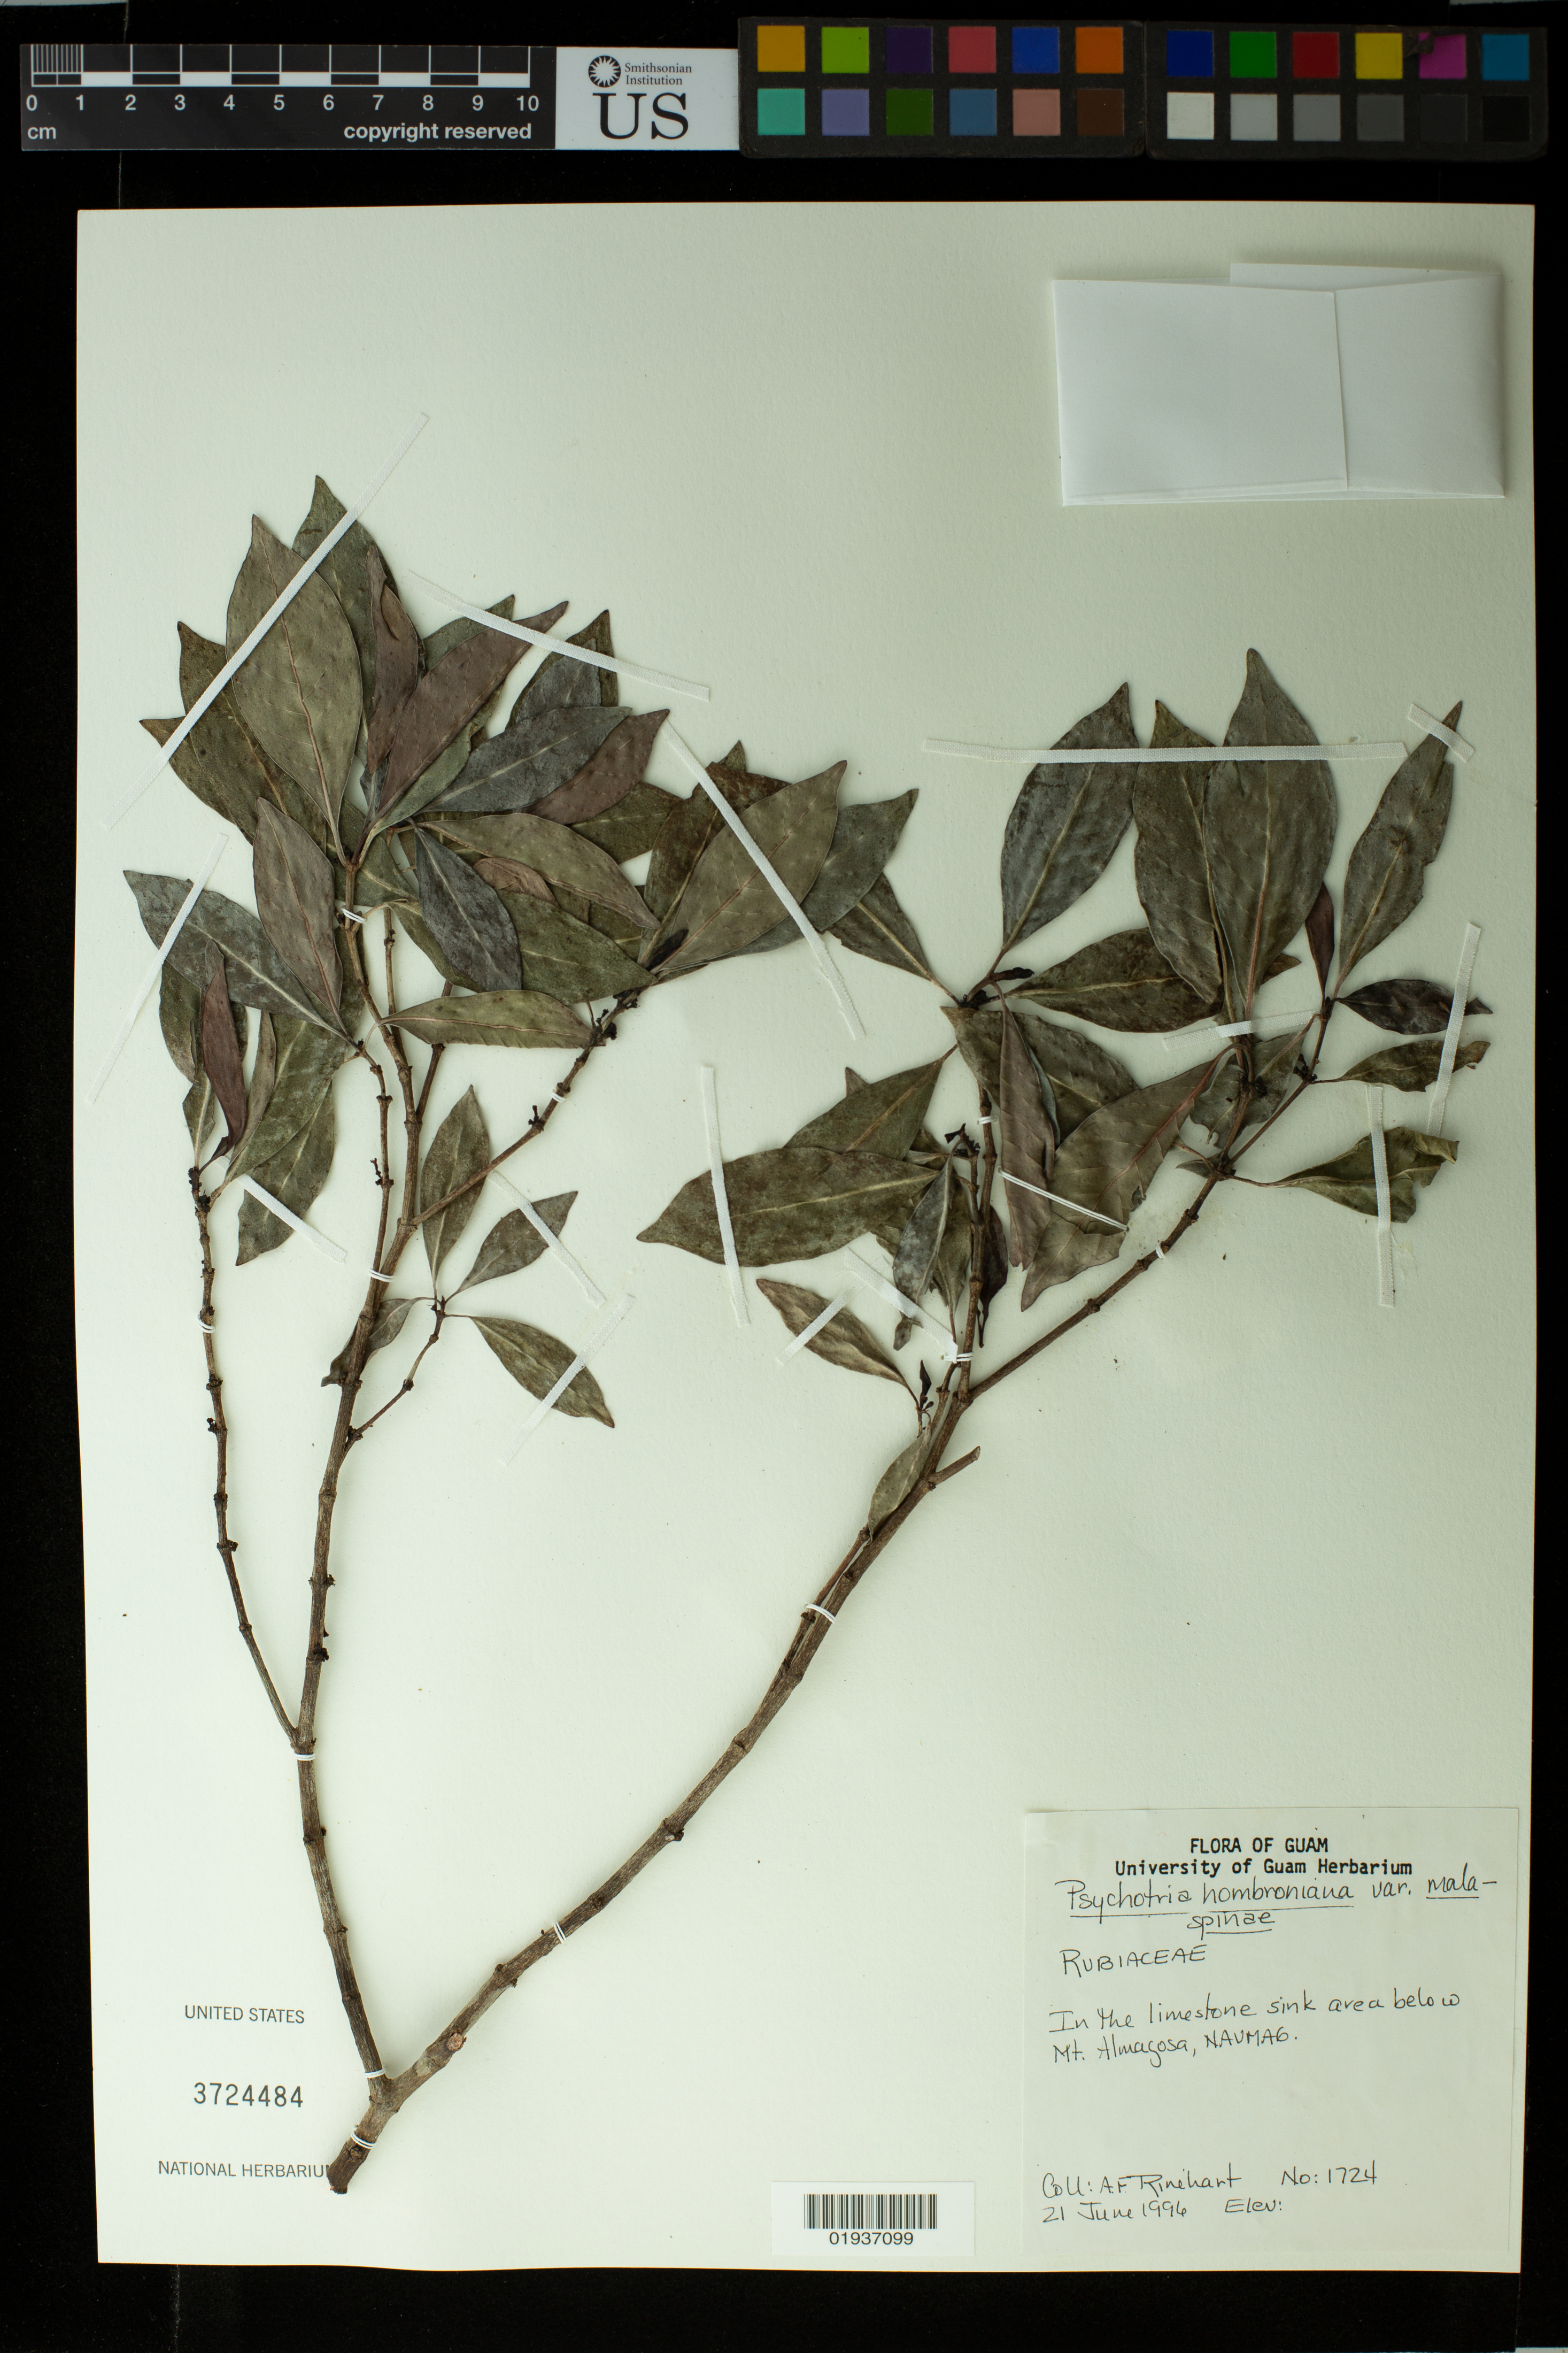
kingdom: Plantae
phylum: Tracheophyta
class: Magnoliopsida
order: Gentianales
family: Rubiaceae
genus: Psychotria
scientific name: Psychotria hombroniana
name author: (Baill.) Fosberg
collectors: A. Rinehart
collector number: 1724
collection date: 1996-06-21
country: Guam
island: Guam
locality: In the limestone sink area below Mt. Almagosa, NAVMA6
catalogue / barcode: US 3724484